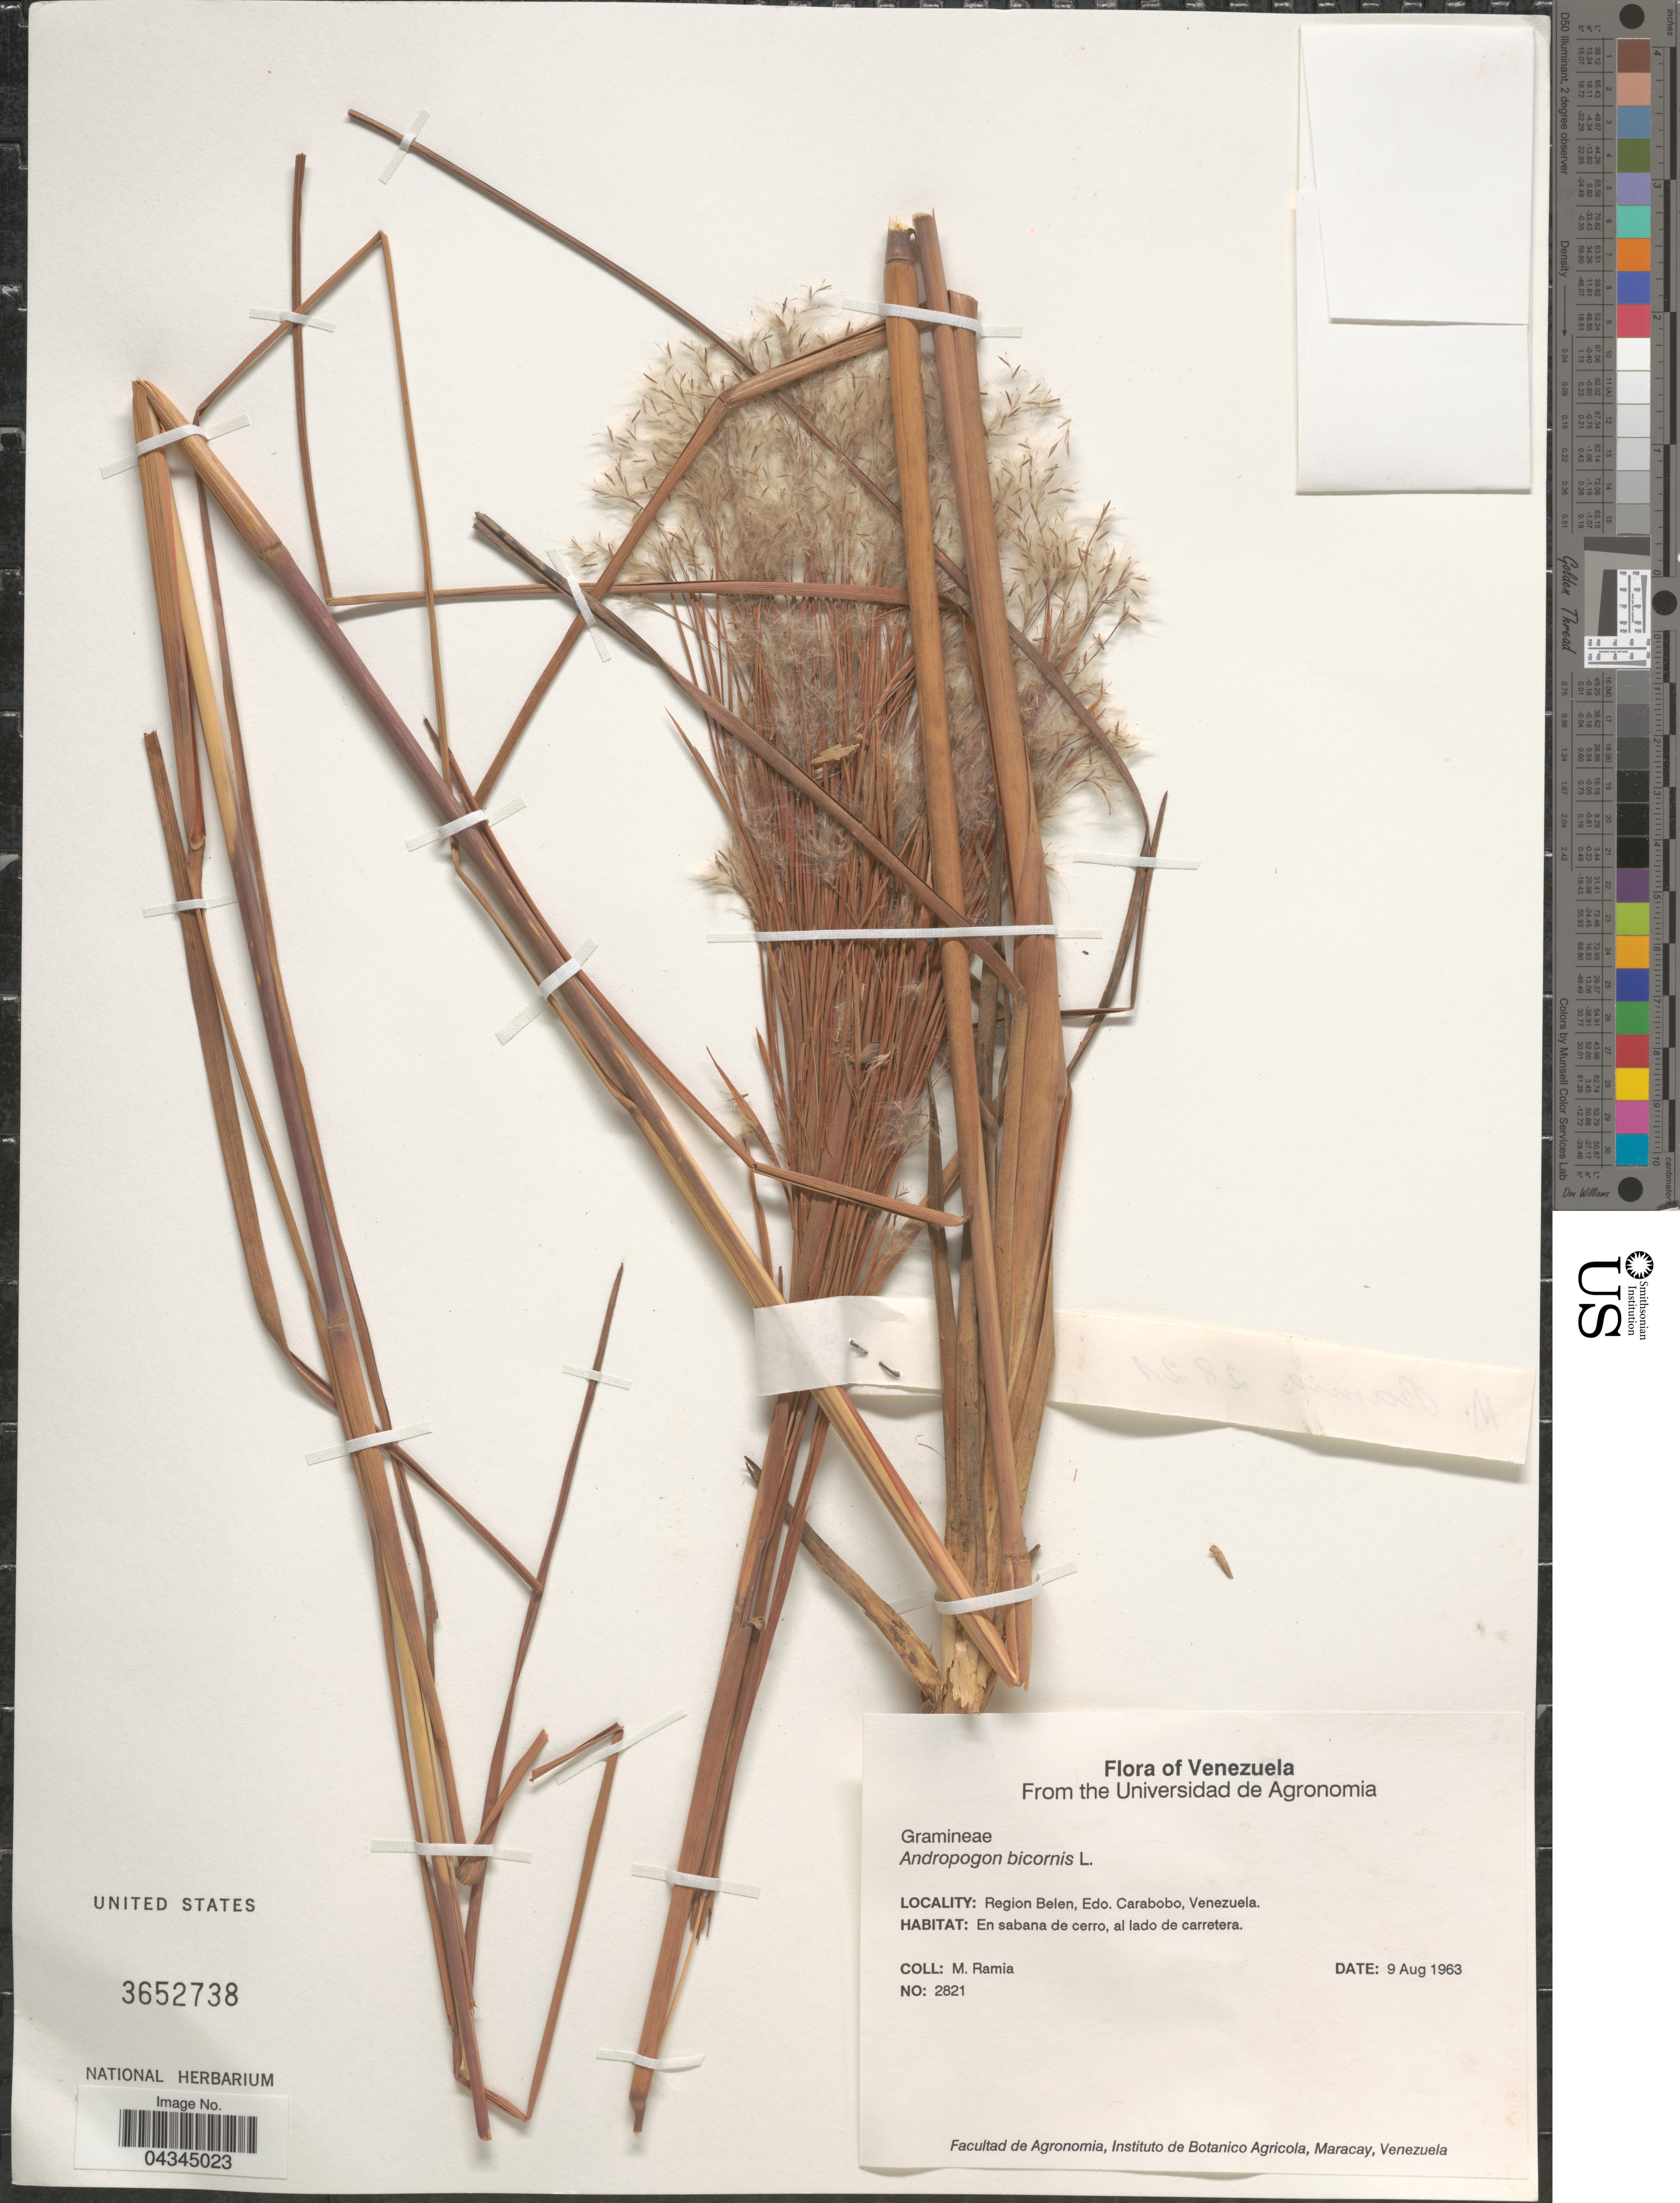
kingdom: Plantae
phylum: Tracheophyta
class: Liliopsida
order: Poales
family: Poaceae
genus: Andropogon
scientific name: Andropogon bicornis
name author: L.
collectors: M. Ramia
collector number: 2821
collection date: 1963-08-09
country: Venezuela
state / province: Carabobo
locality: Region Belen.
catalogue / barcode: US 3652738